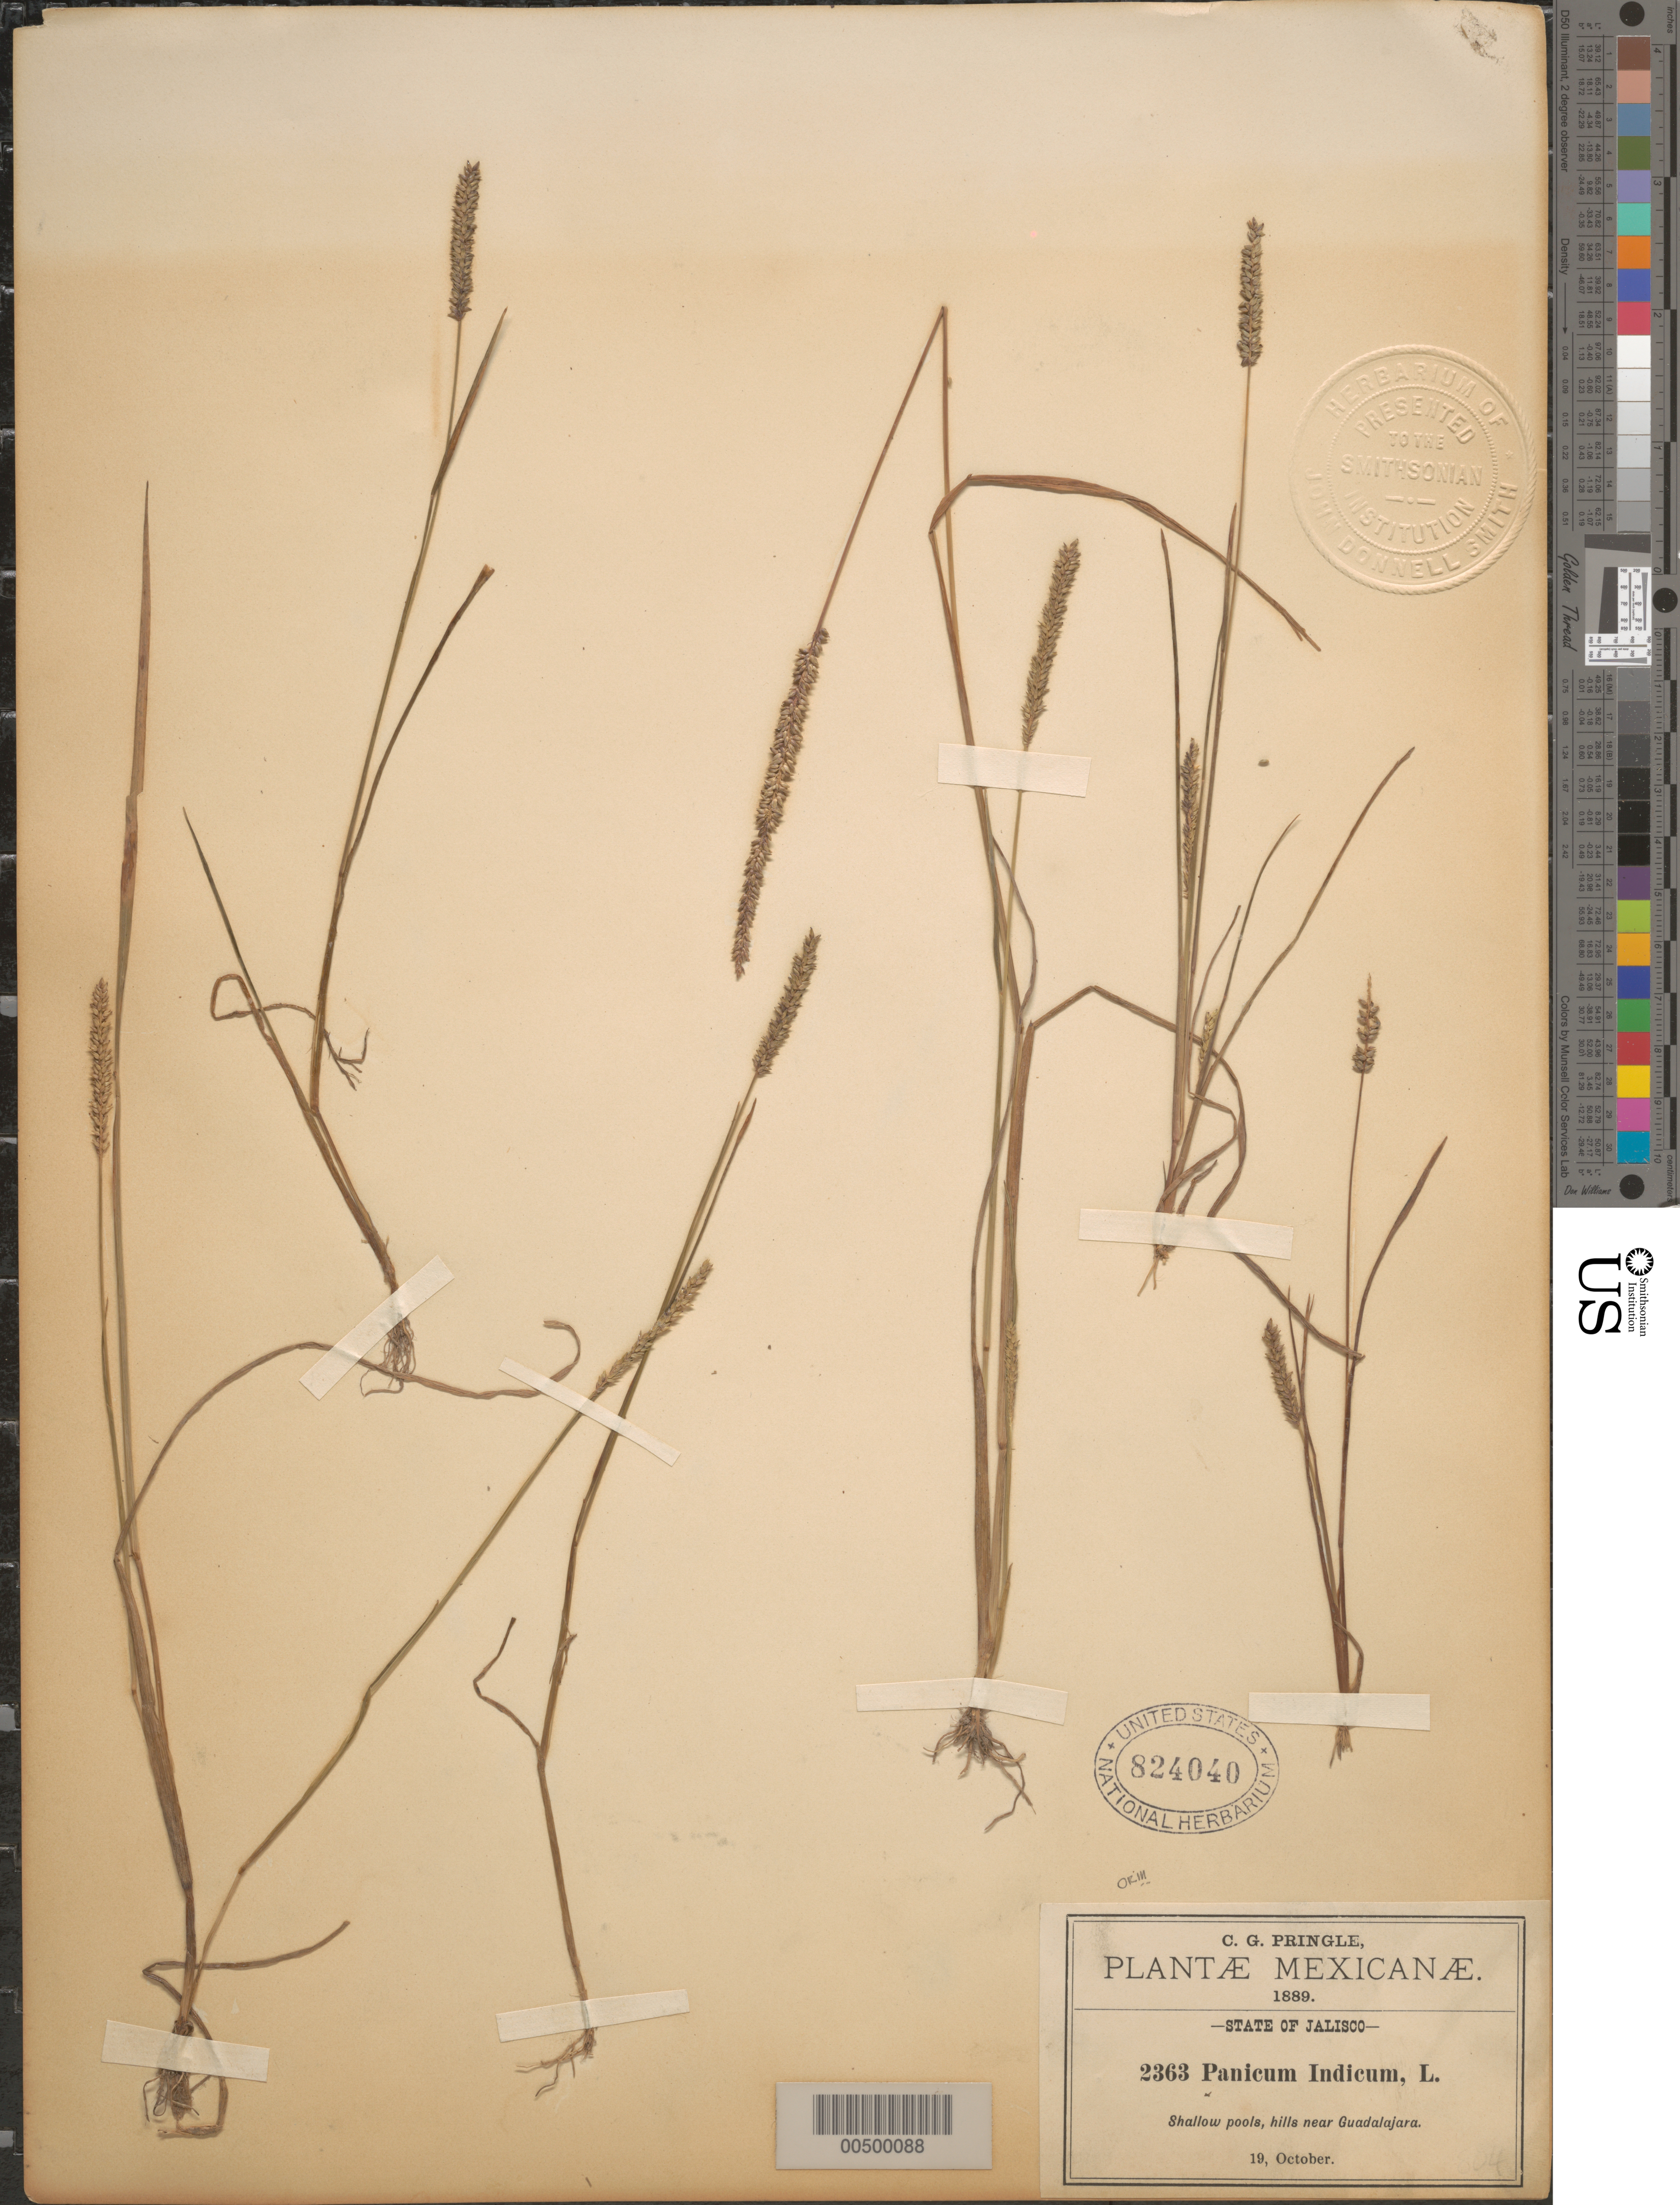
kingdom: Plantae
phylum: Tracheophyta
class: Liliopsida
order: Poales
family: Poaceae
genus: Sacciolepis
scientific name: Sacciolepis myuros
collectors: C. G. Pringle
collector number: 2363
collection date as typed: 19 Oct 1889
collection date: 1889-10-19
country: Mexico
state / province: Jalisco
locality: Near Guadalajara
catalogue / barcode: US 824040